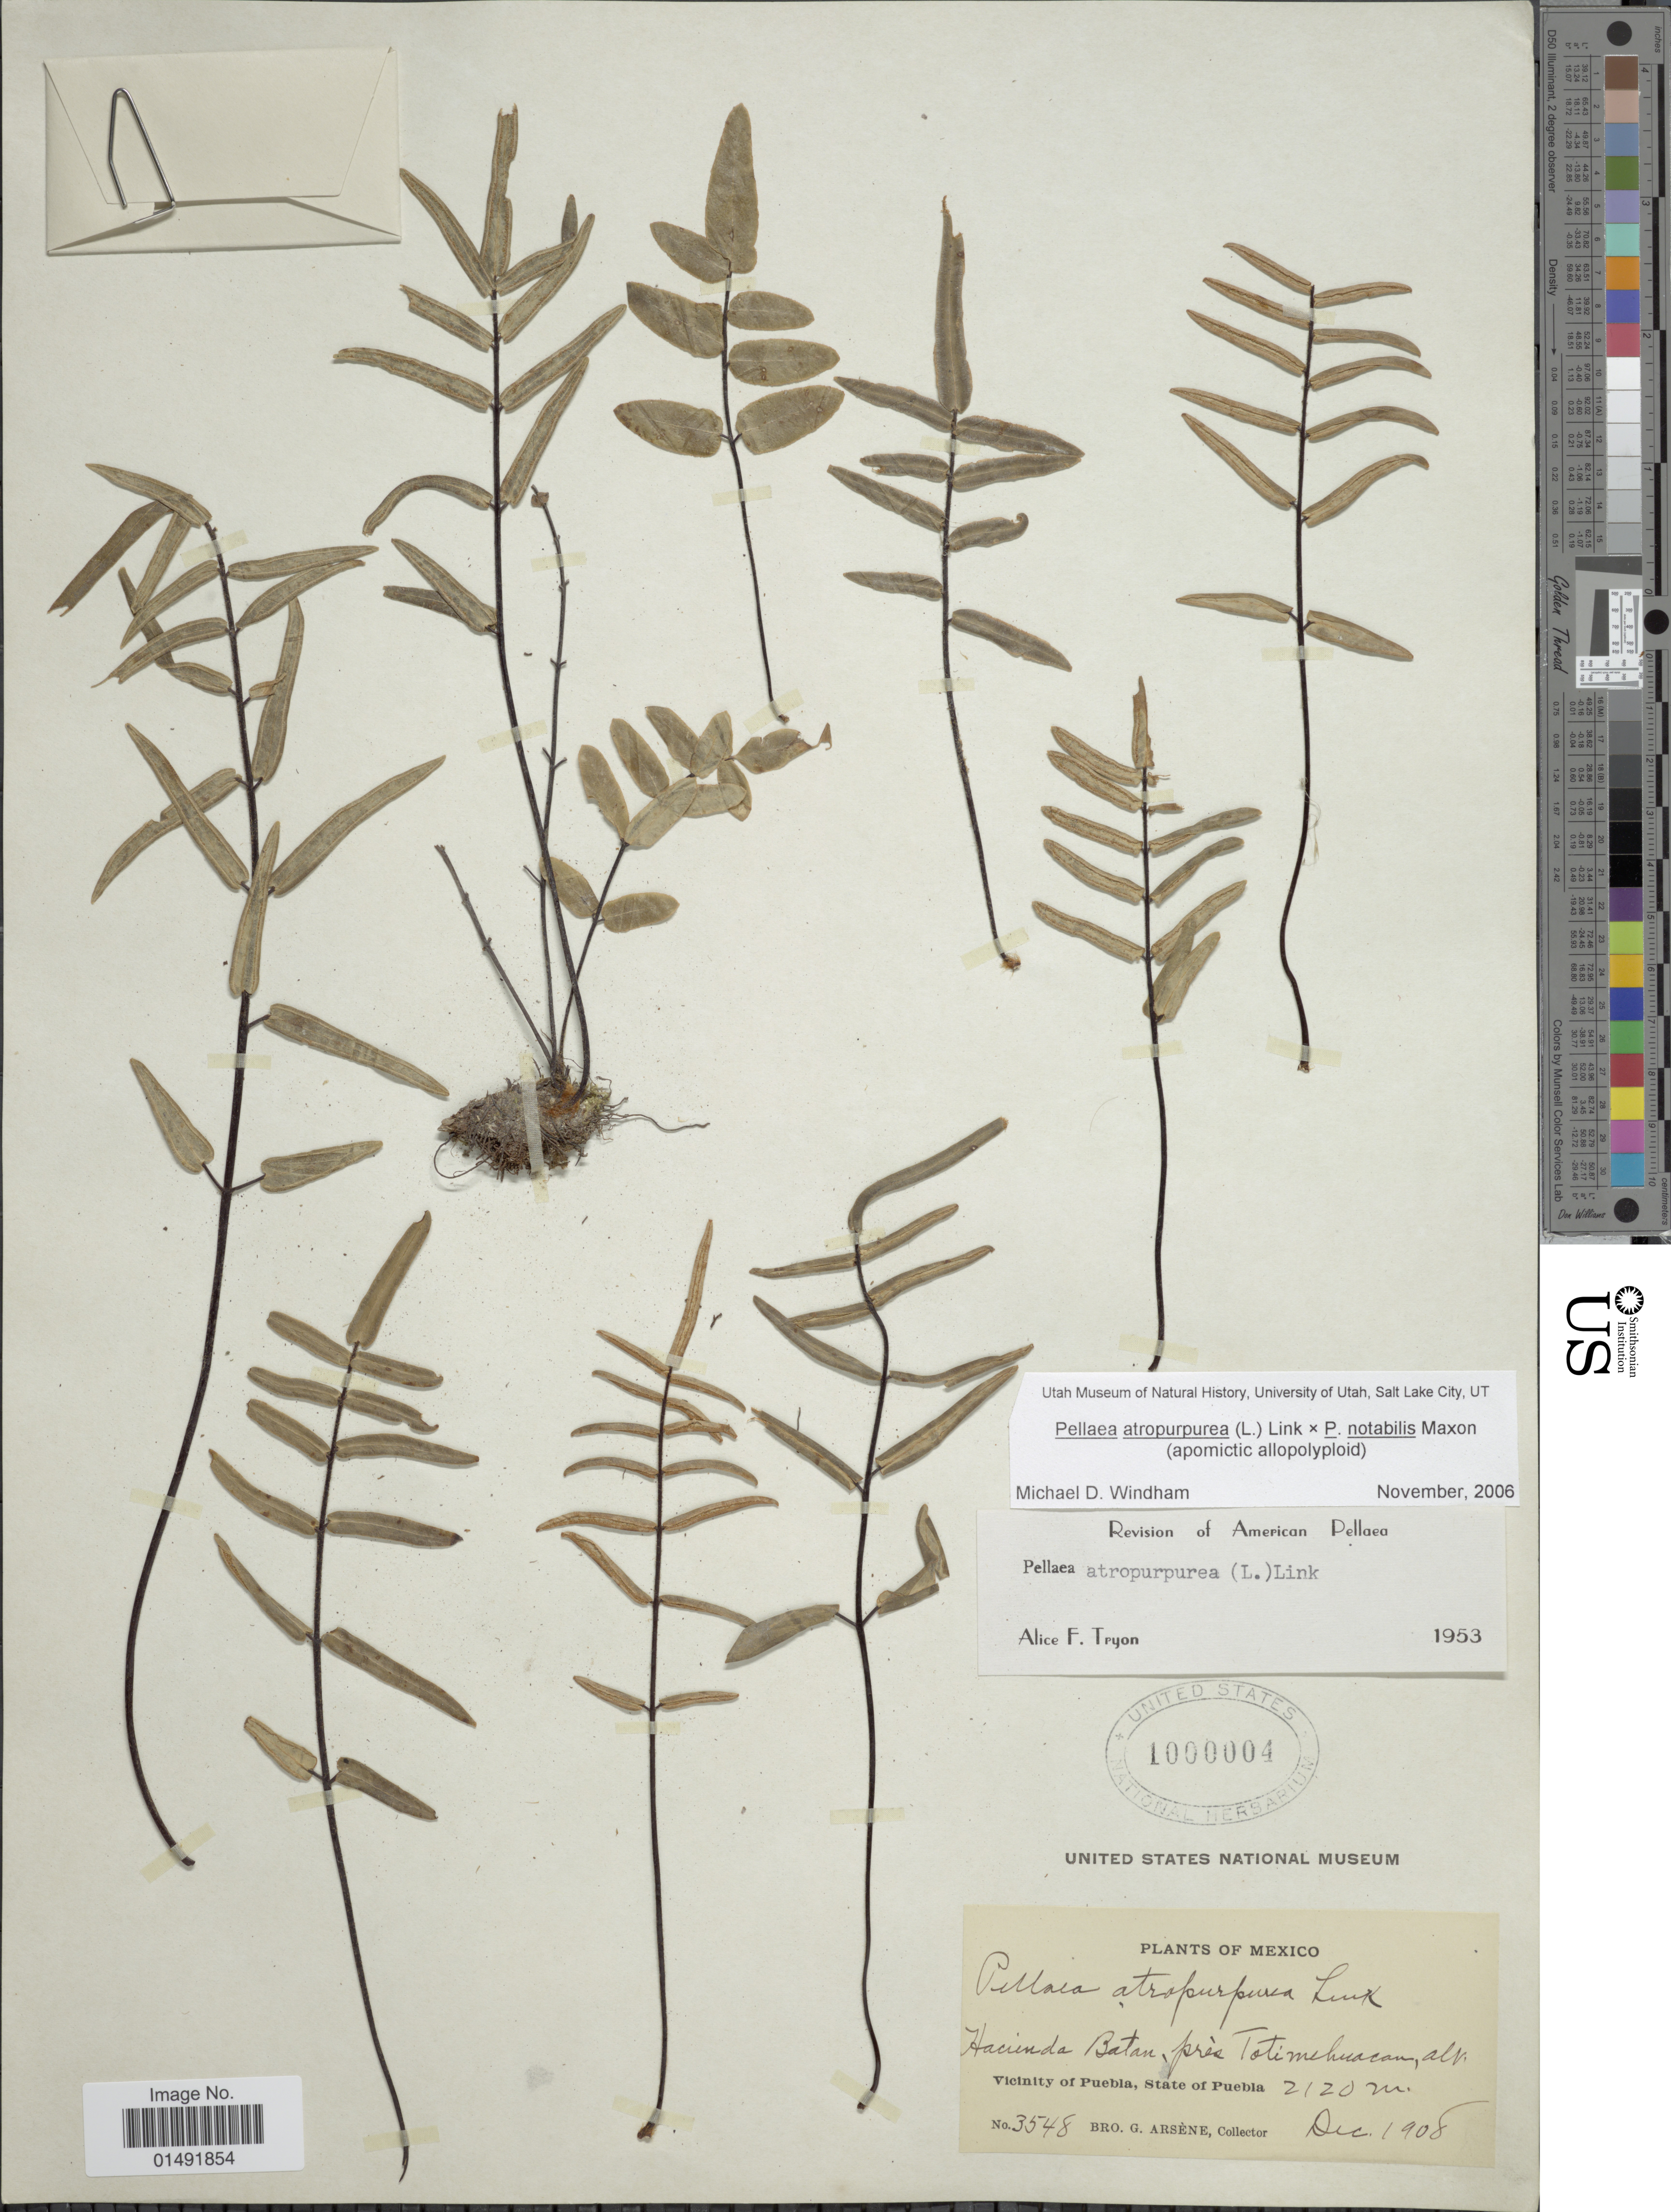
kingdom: Plantae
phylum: Tracheophyta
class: Polypodiopsida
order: Polypodiales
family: Pteridaceae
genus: Pellaea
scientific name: Pellaea atropurpurea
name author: (L.) Link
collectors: Bro. G. Arsène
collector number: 3548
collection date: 1908-12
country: Mexico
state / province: Puebla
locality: Hacienda batan, près Totimehuacan, Viicnity of Puebla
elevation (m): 2120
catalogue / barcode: US 1000004